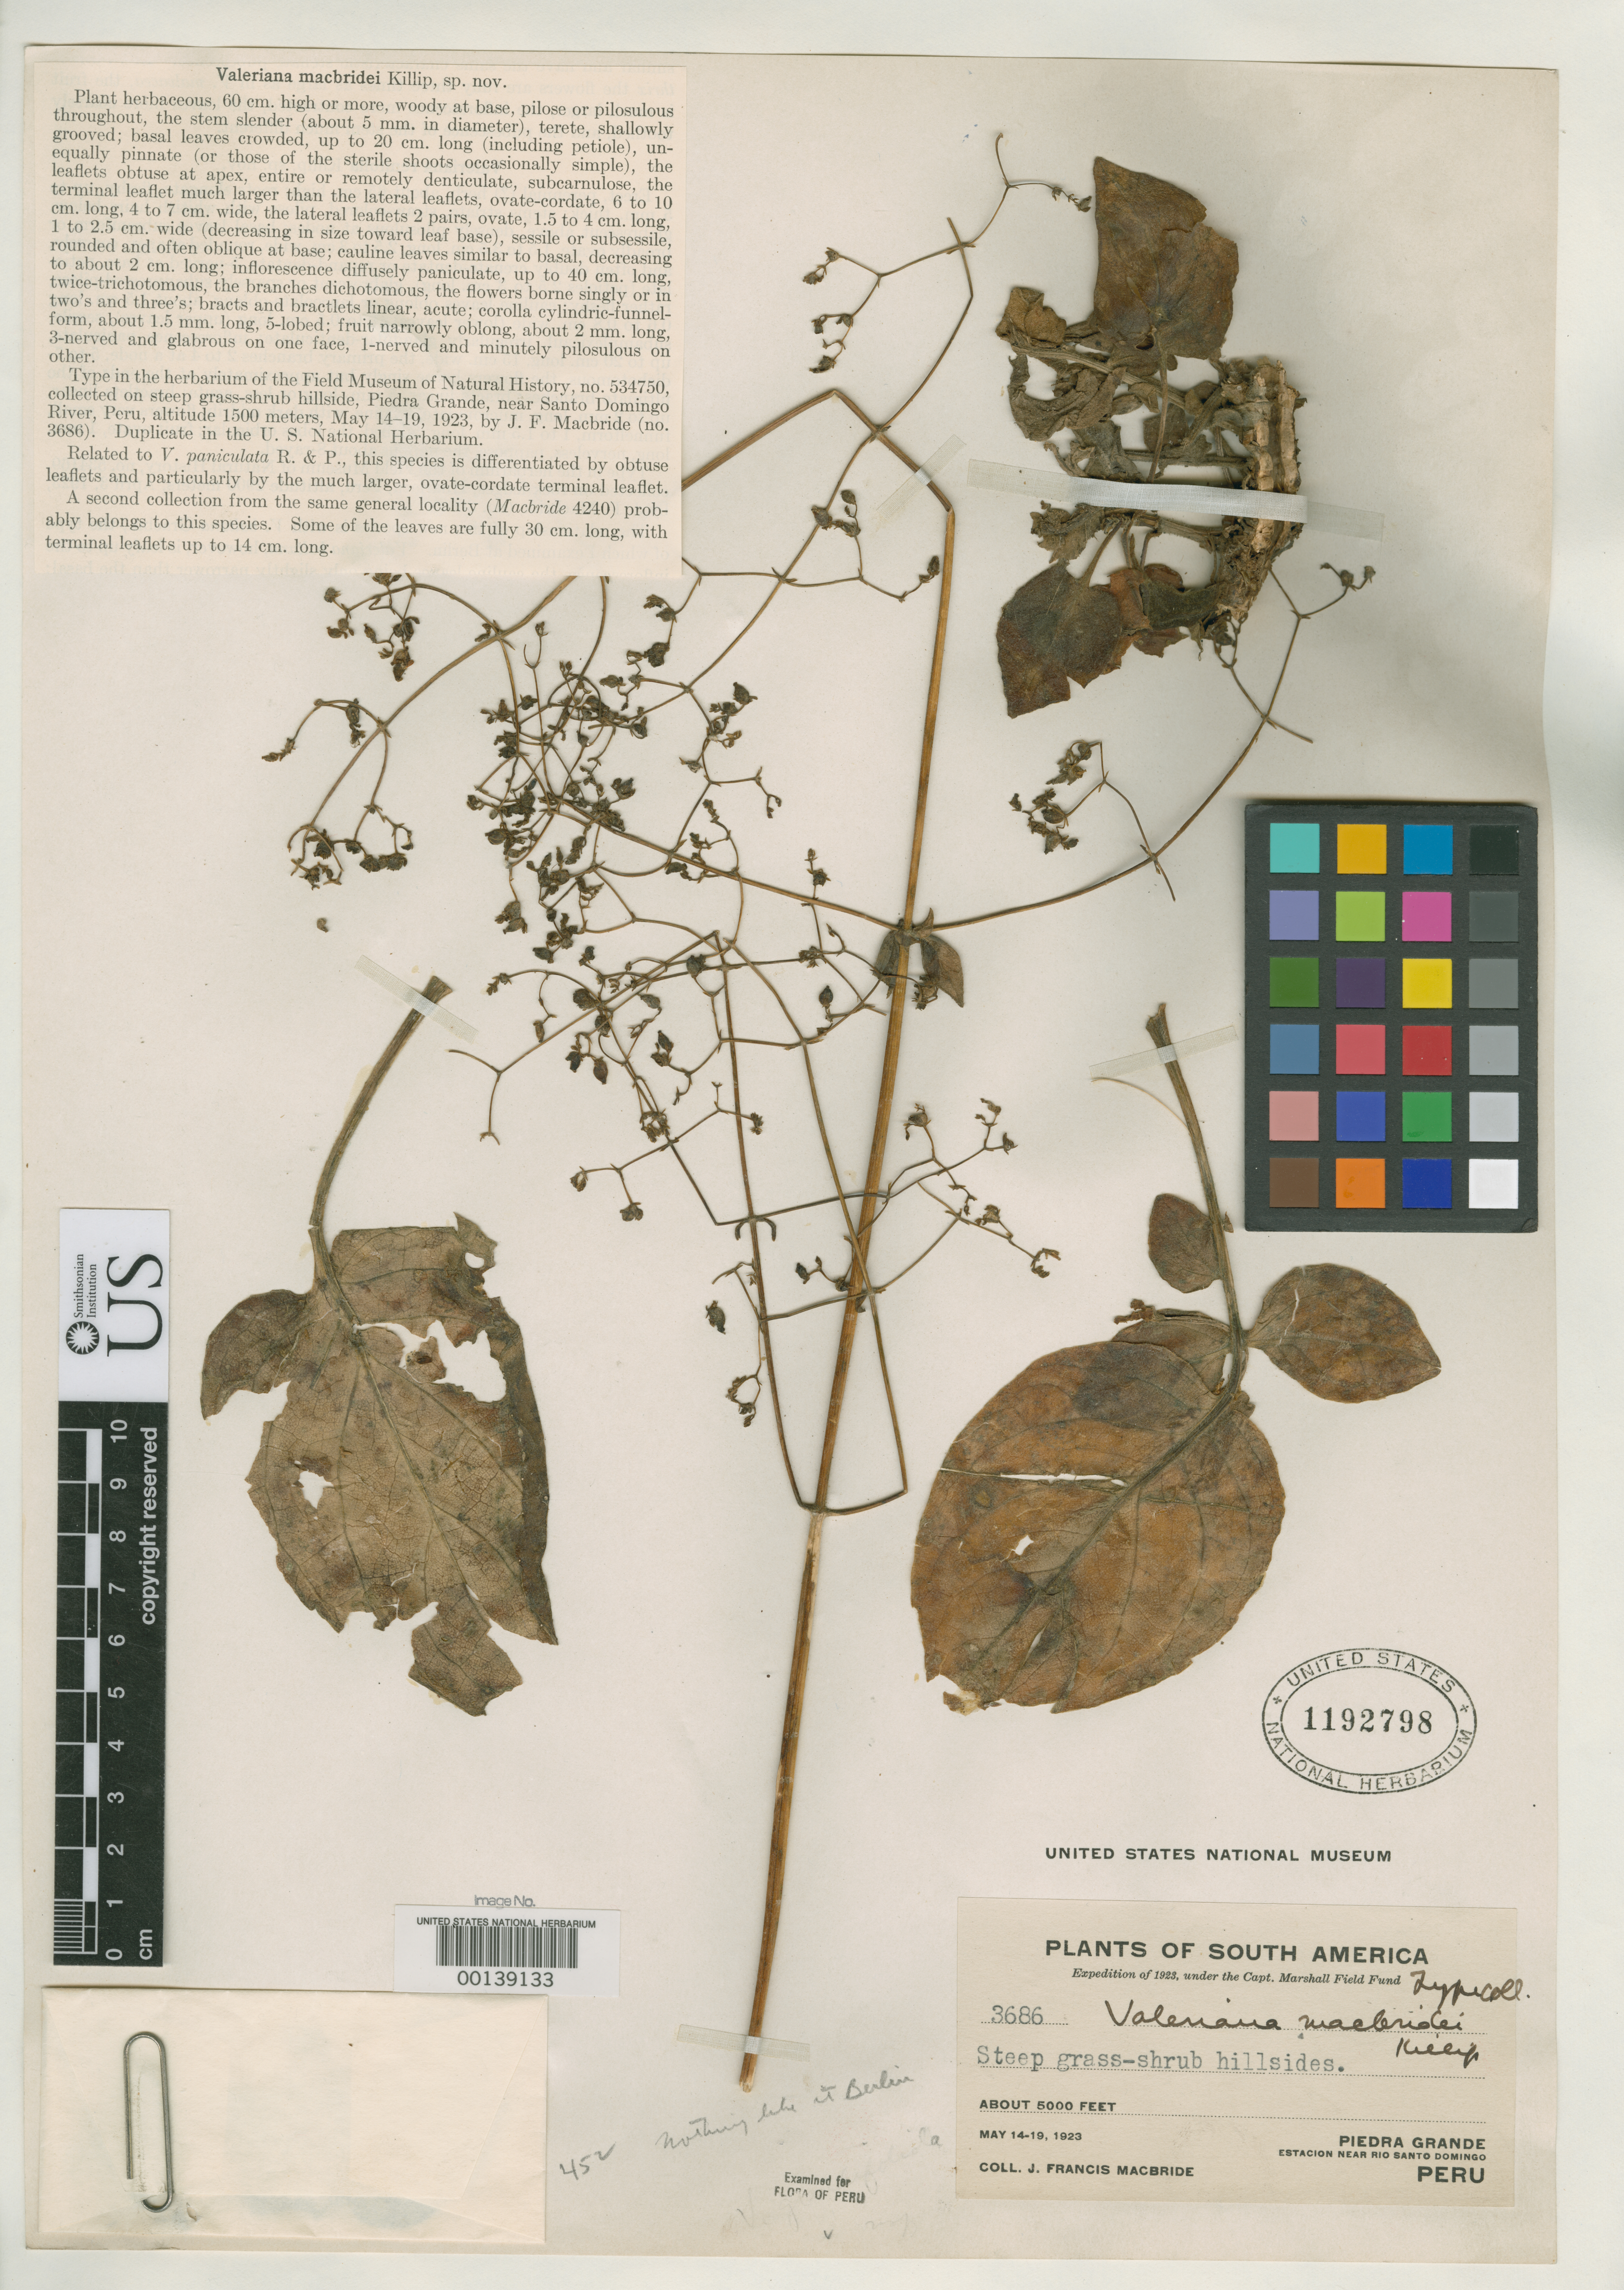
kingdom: Plantae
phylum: Tracheophyta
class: Magnoliopsida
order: Dipsacales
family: Caprifoliaceae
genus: Valeriana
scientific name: Valeriana macbridei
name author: Killip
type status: Isotype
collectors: J. F. Macbride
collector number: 3686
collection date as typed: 14 May 1923 to 19 May 1923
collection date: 1923-05-14/1923-05-19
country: Peru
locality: Piedra Grande near Santo Domingo River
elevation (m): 1500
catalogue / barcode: US 1192798